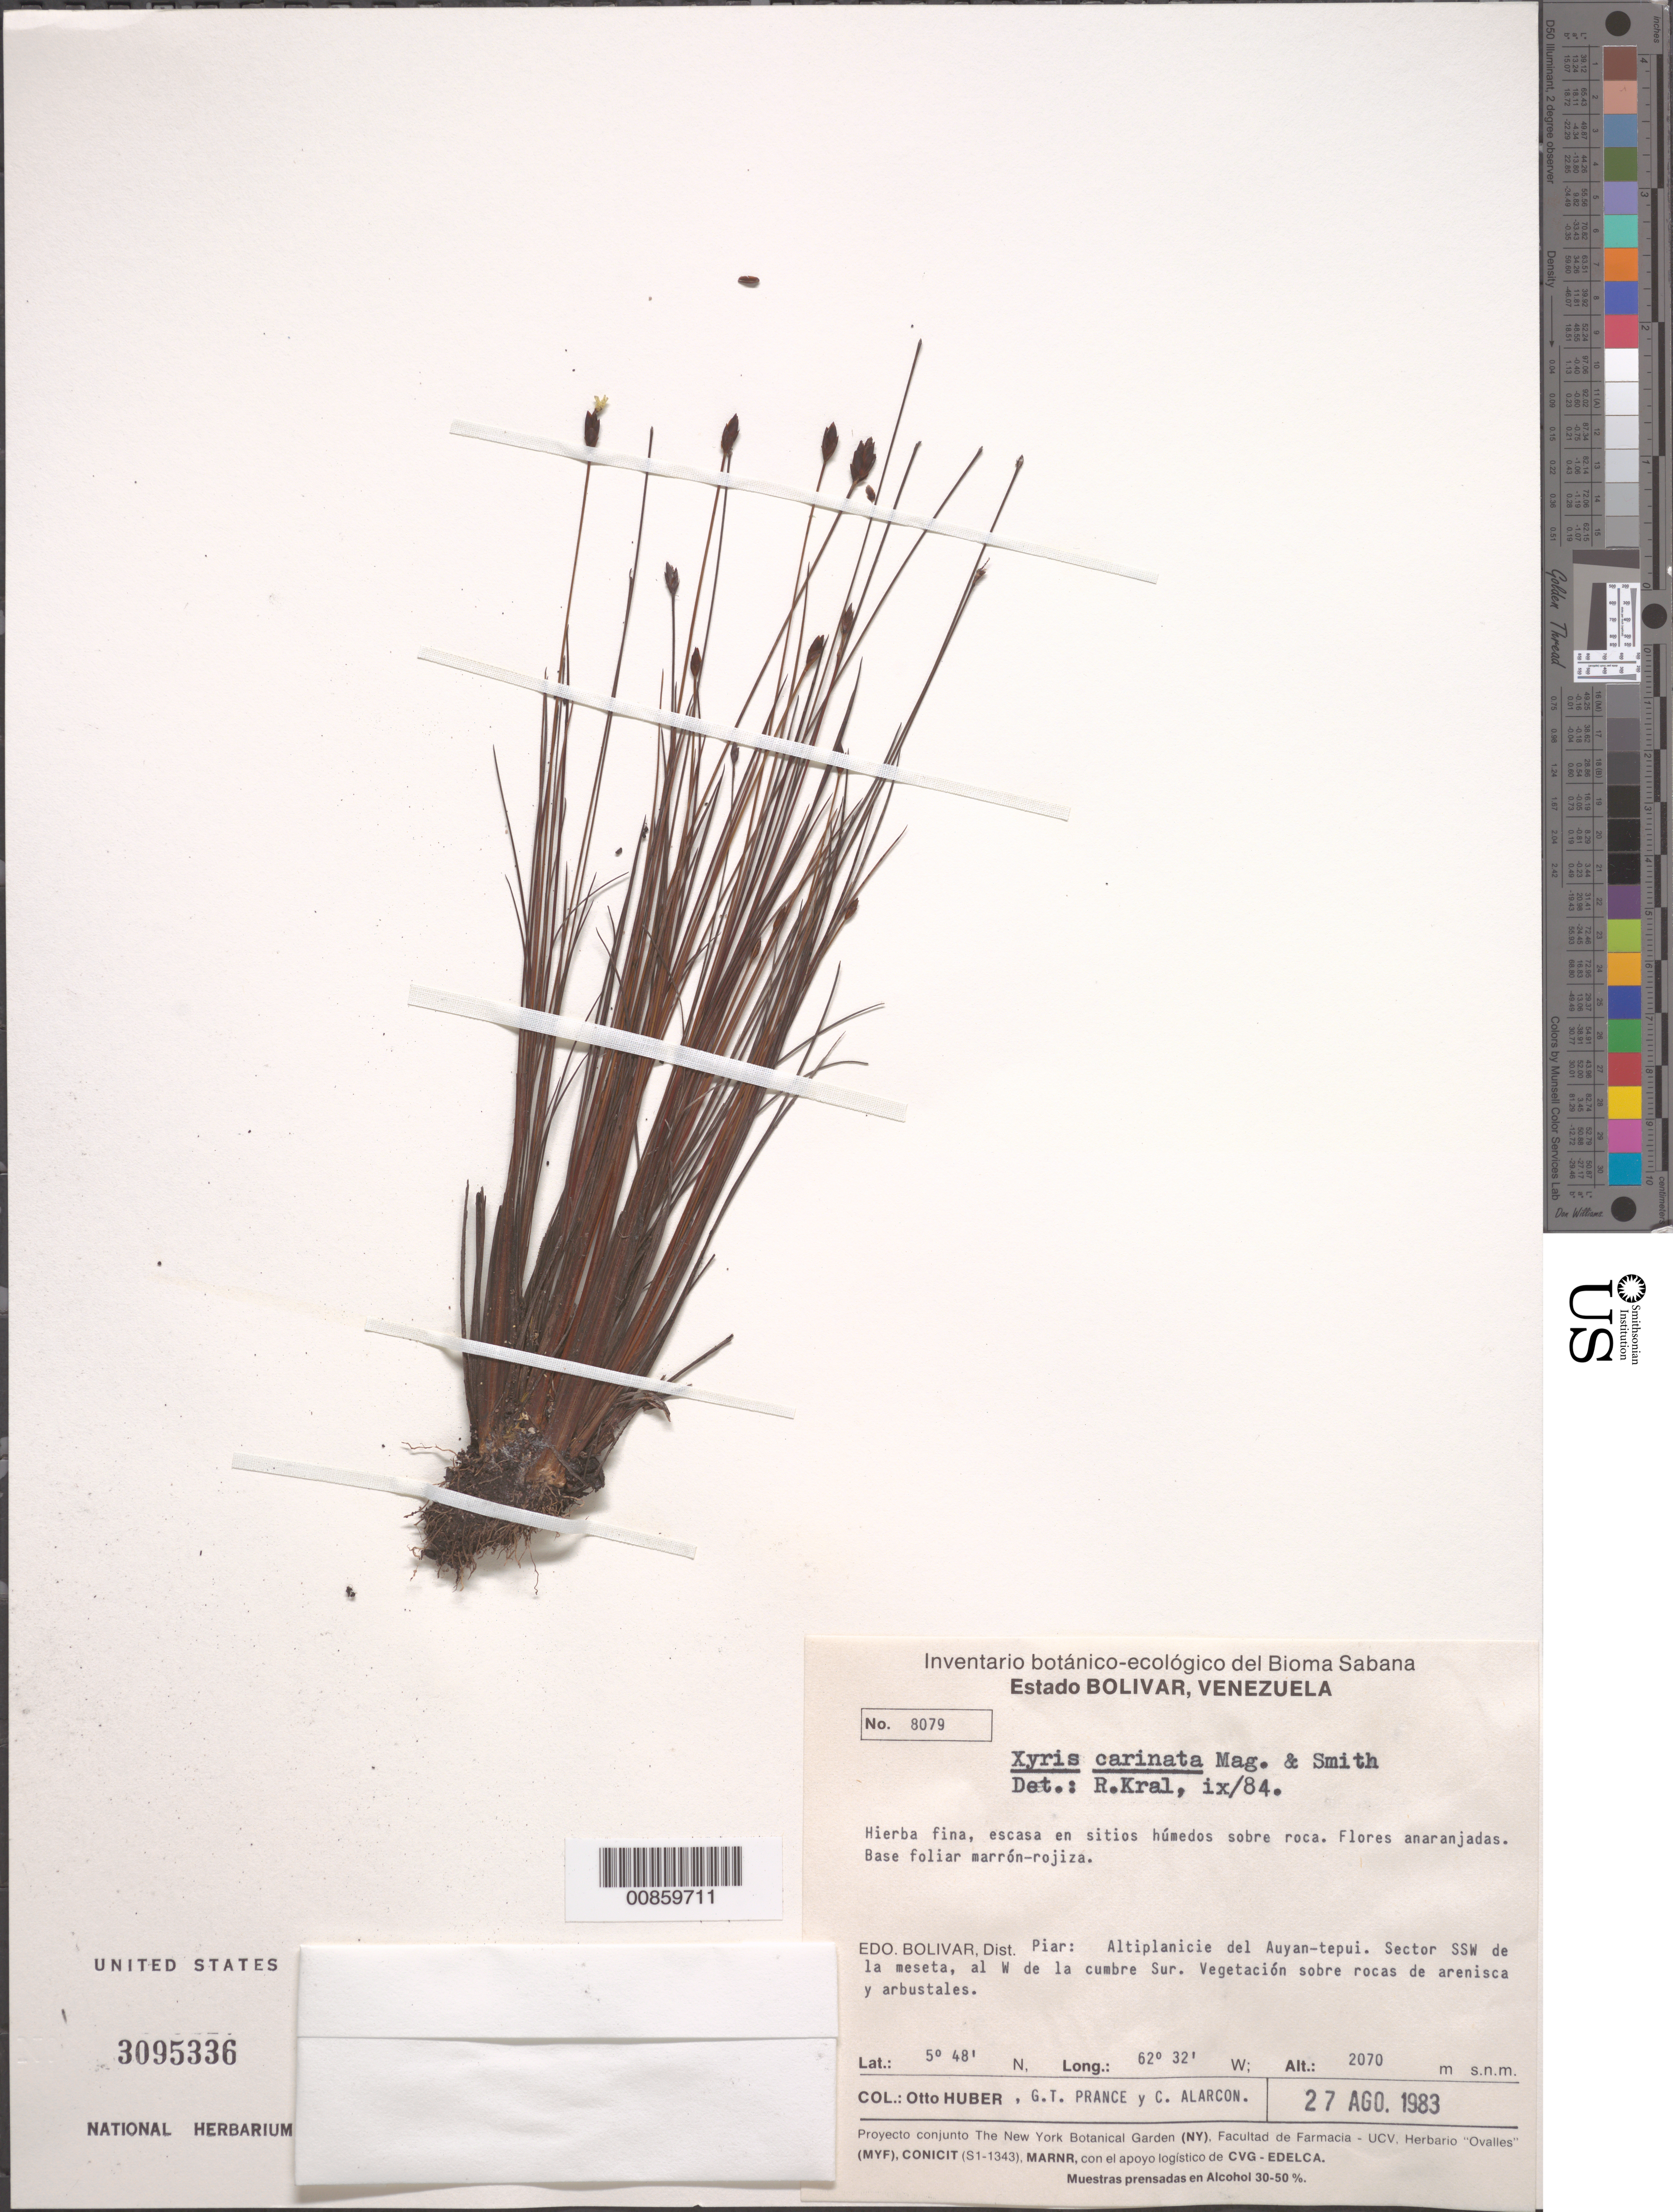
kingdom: Plantae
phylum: Tracheophyta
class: Liliopsida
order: Poales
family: Xyridaceae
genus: Xyris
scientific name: Xyris carinata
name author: Maguire & L.B. Sm.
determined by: Kral, Robert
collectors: O. Huber, G. T. Prance & C. Alarcon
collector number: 8079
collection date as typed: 27-Aug-83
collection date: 1983-08-27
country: Venezuela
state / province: Bolívar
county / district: Piar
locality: Auyan-tepuí, sect. SSW de la meseta, al W de la cumbre sur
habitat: Vegetación sobre rocas de arenisca y arbustales; en sitios humedos sobre roca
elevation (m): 2070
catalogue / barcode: US 3095336